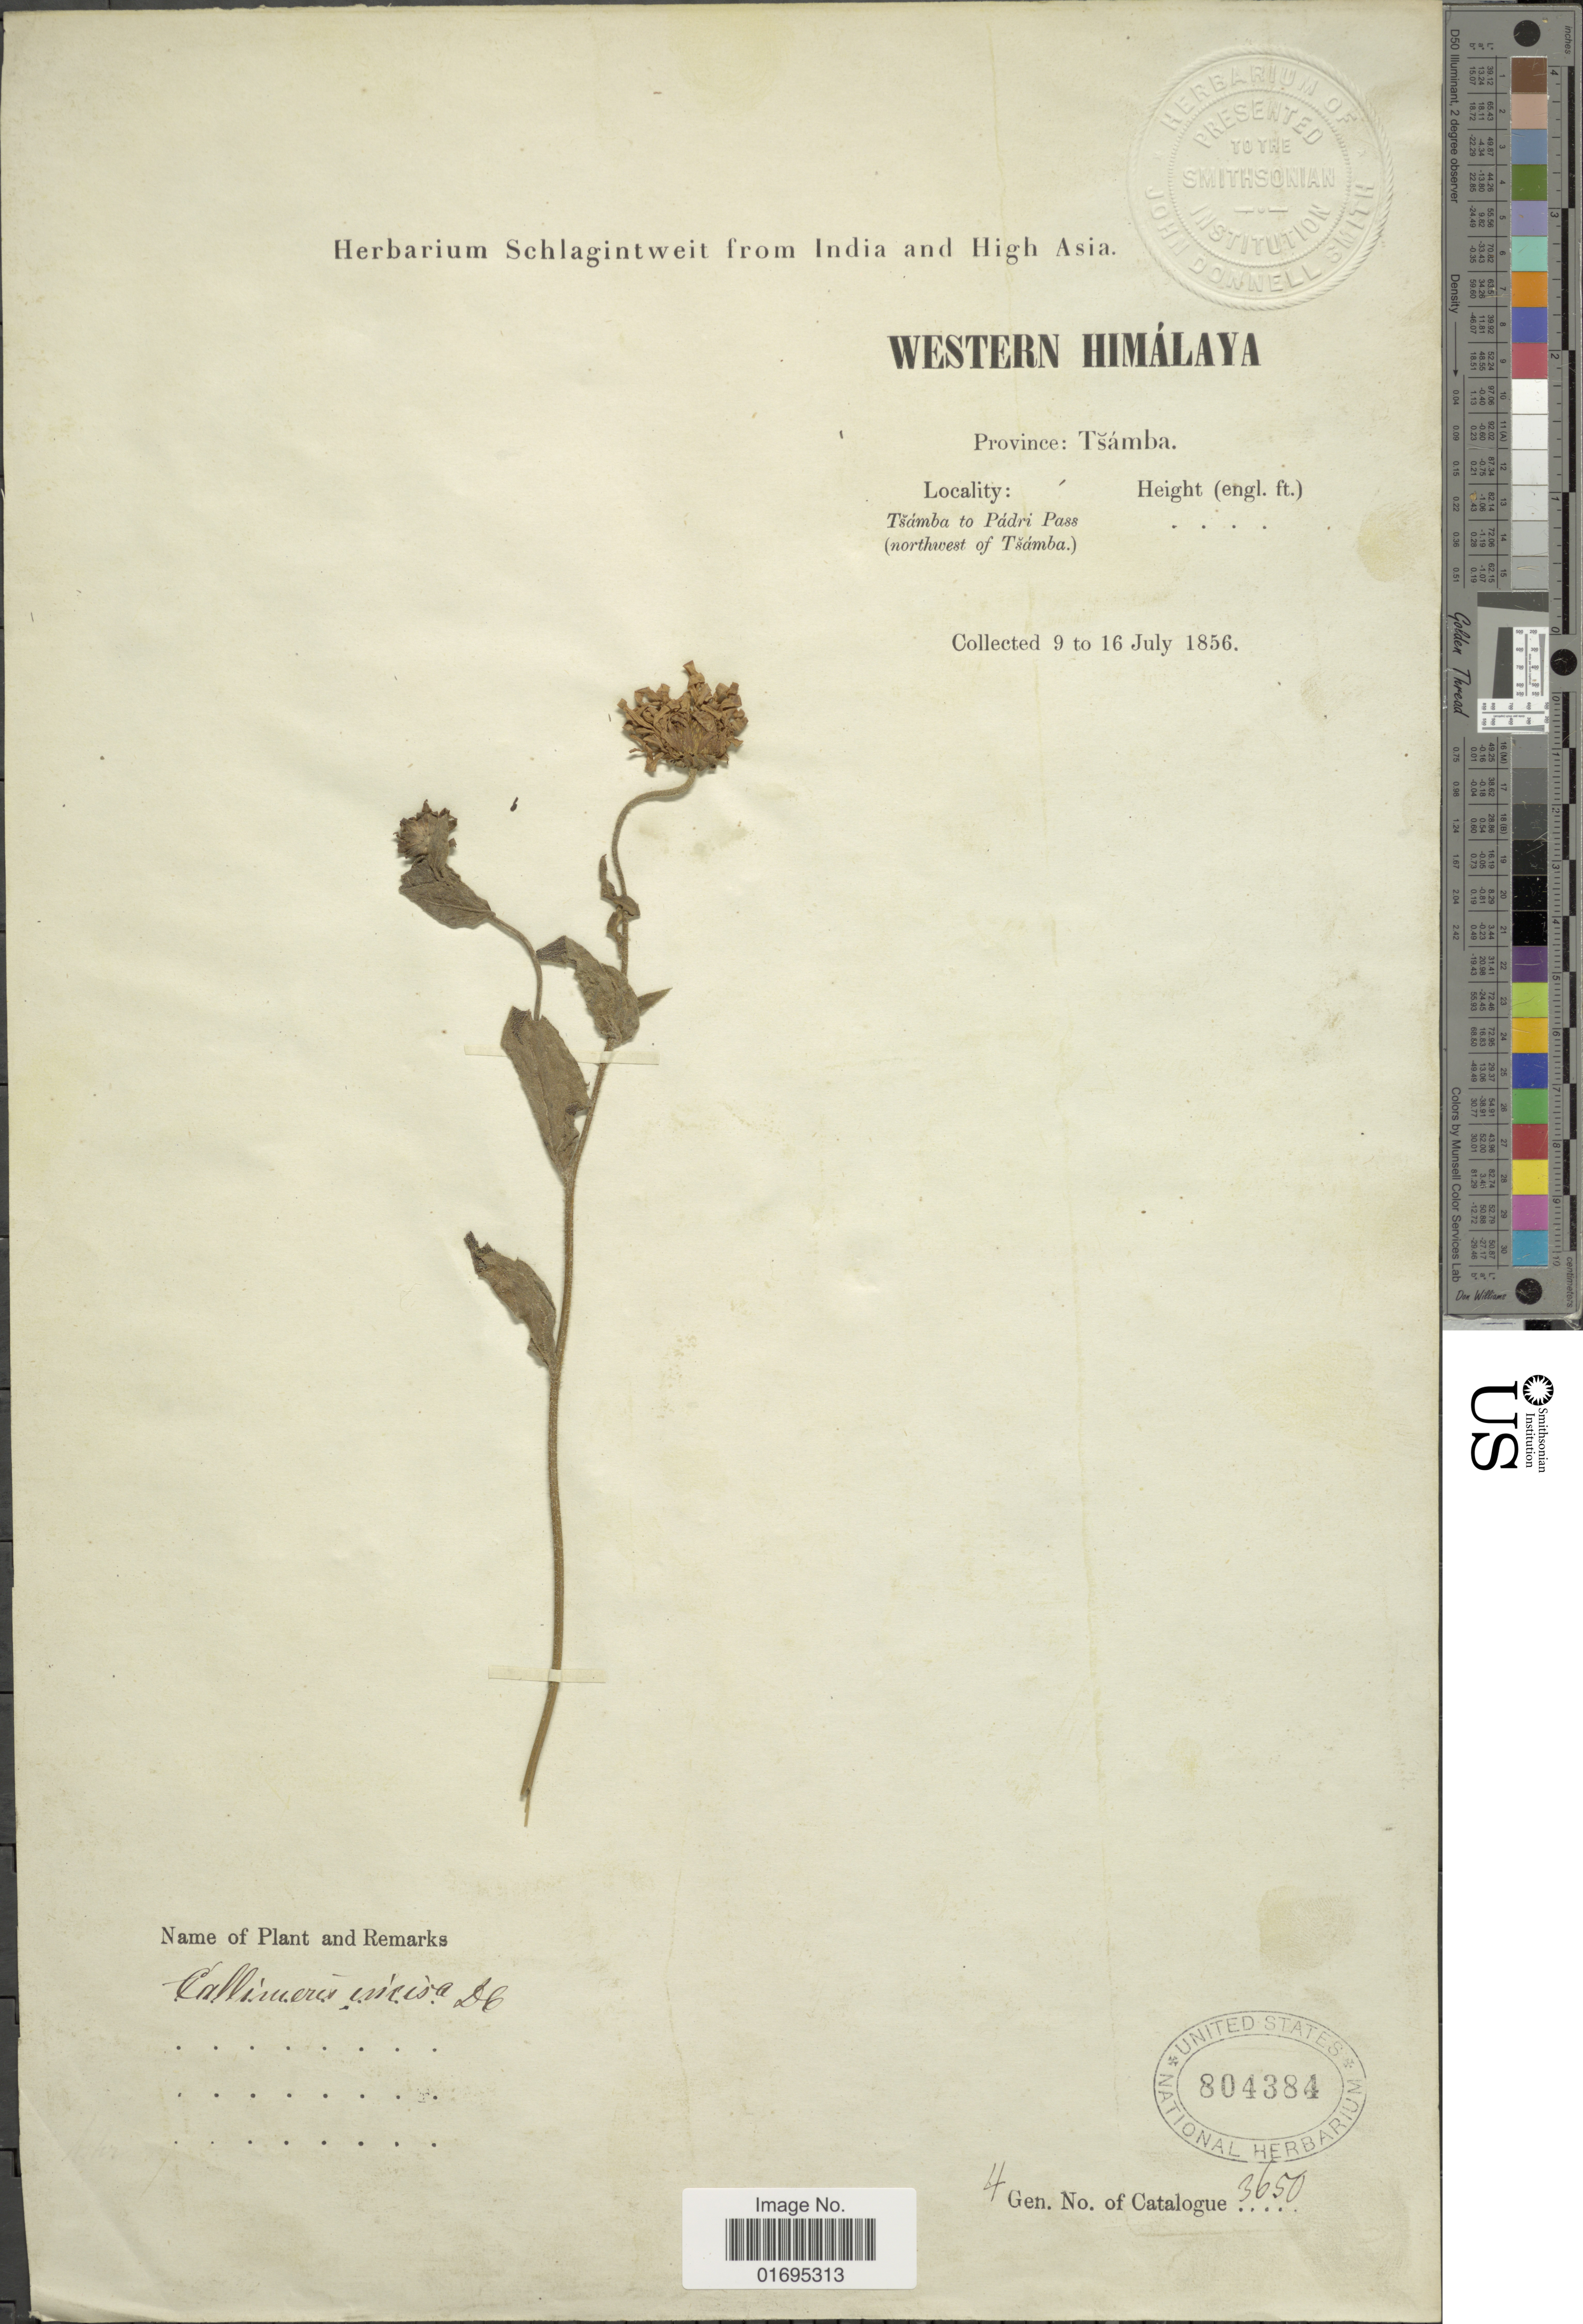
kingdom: Plantae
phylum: Tracheophyta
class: Magnoliopsida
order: Asterales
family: Asteraceae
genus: Kalimeris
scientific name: Kalimeris incisa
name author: (Fisch.) DC.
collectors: ex herb. Schlagintweit from India and High Asia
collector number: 3650?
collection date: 1856-07-09/1856-07-16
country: India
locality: Western Himalaya, Province: Tsámba, Tsámba to Pádri Pass (northwest of Tsámba)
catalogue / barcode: US 804384